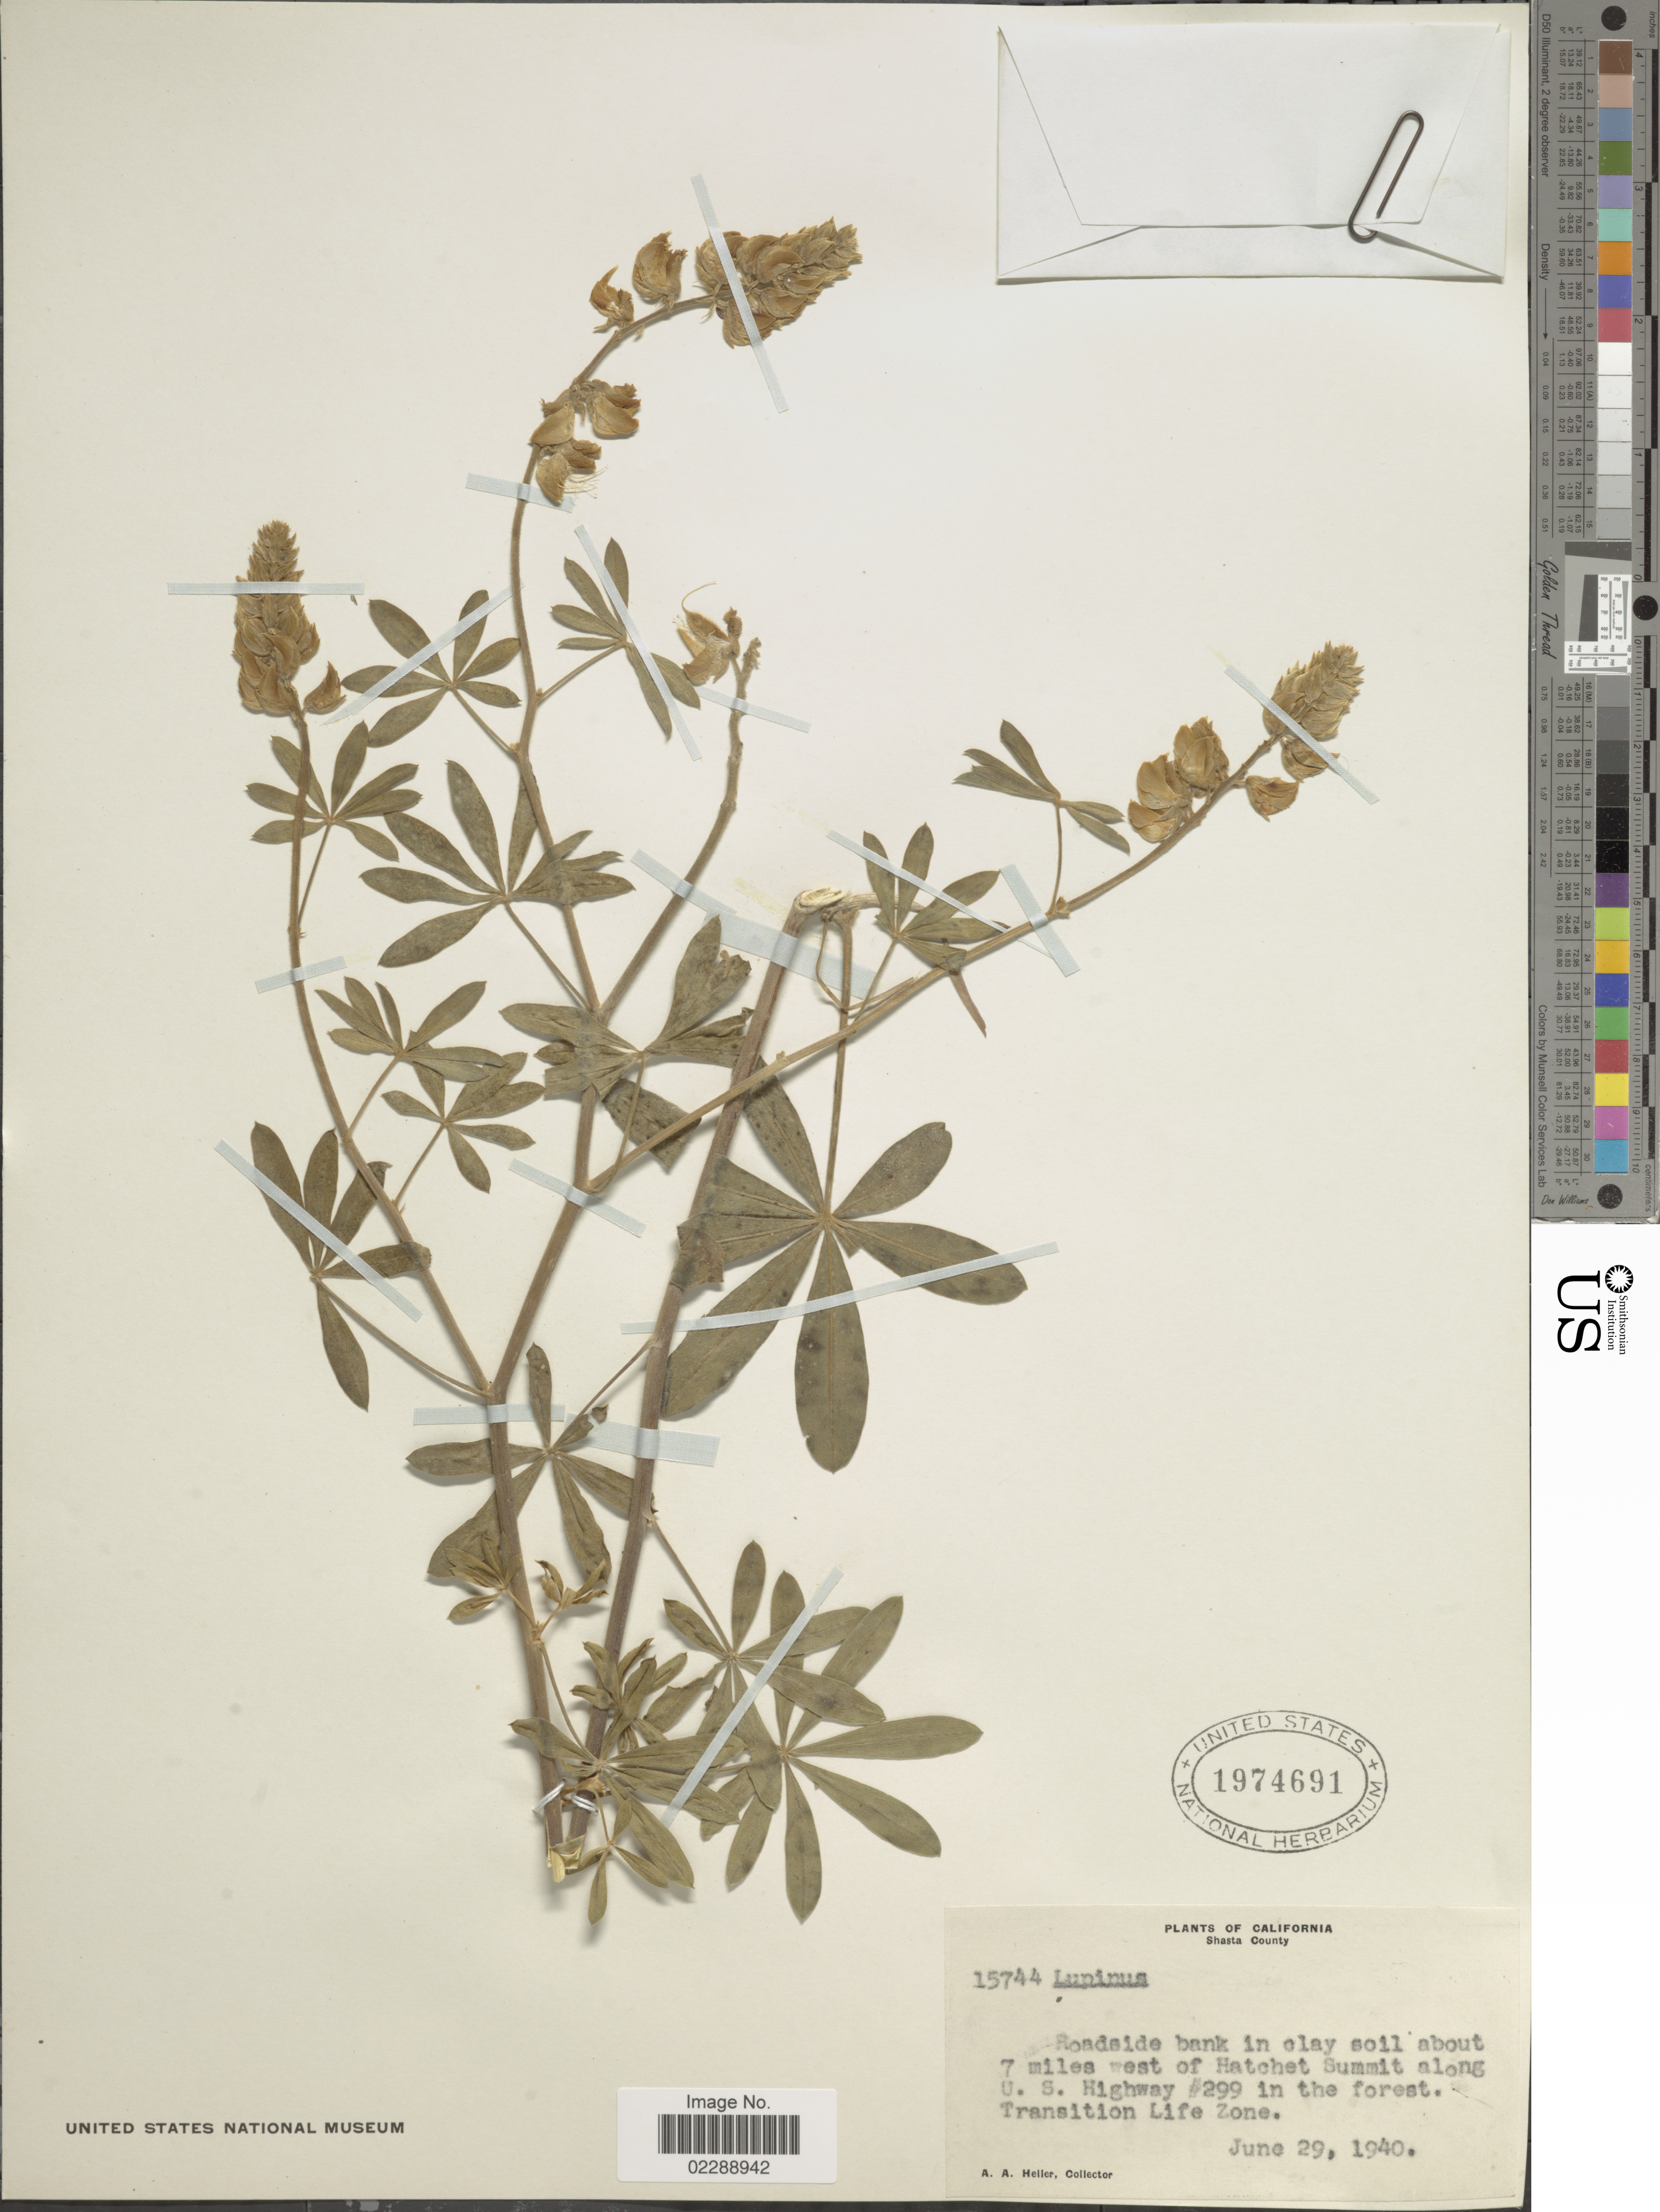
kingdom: Plantae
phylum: Tracheophyta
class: Magnoliopsida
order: Fabales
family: Fabaceae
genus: Lupinus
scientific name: Lupinus sp.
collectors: A. A. Heller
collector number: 15744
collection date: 1940-06-29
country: United States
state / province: California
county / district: Shasta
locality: Shasta County, Roadside bank in clay soil about 7 miles west of Hatchet Summit along U.S. Highway #299 in the forest, Transition Life Zone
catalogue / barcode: US 1974691